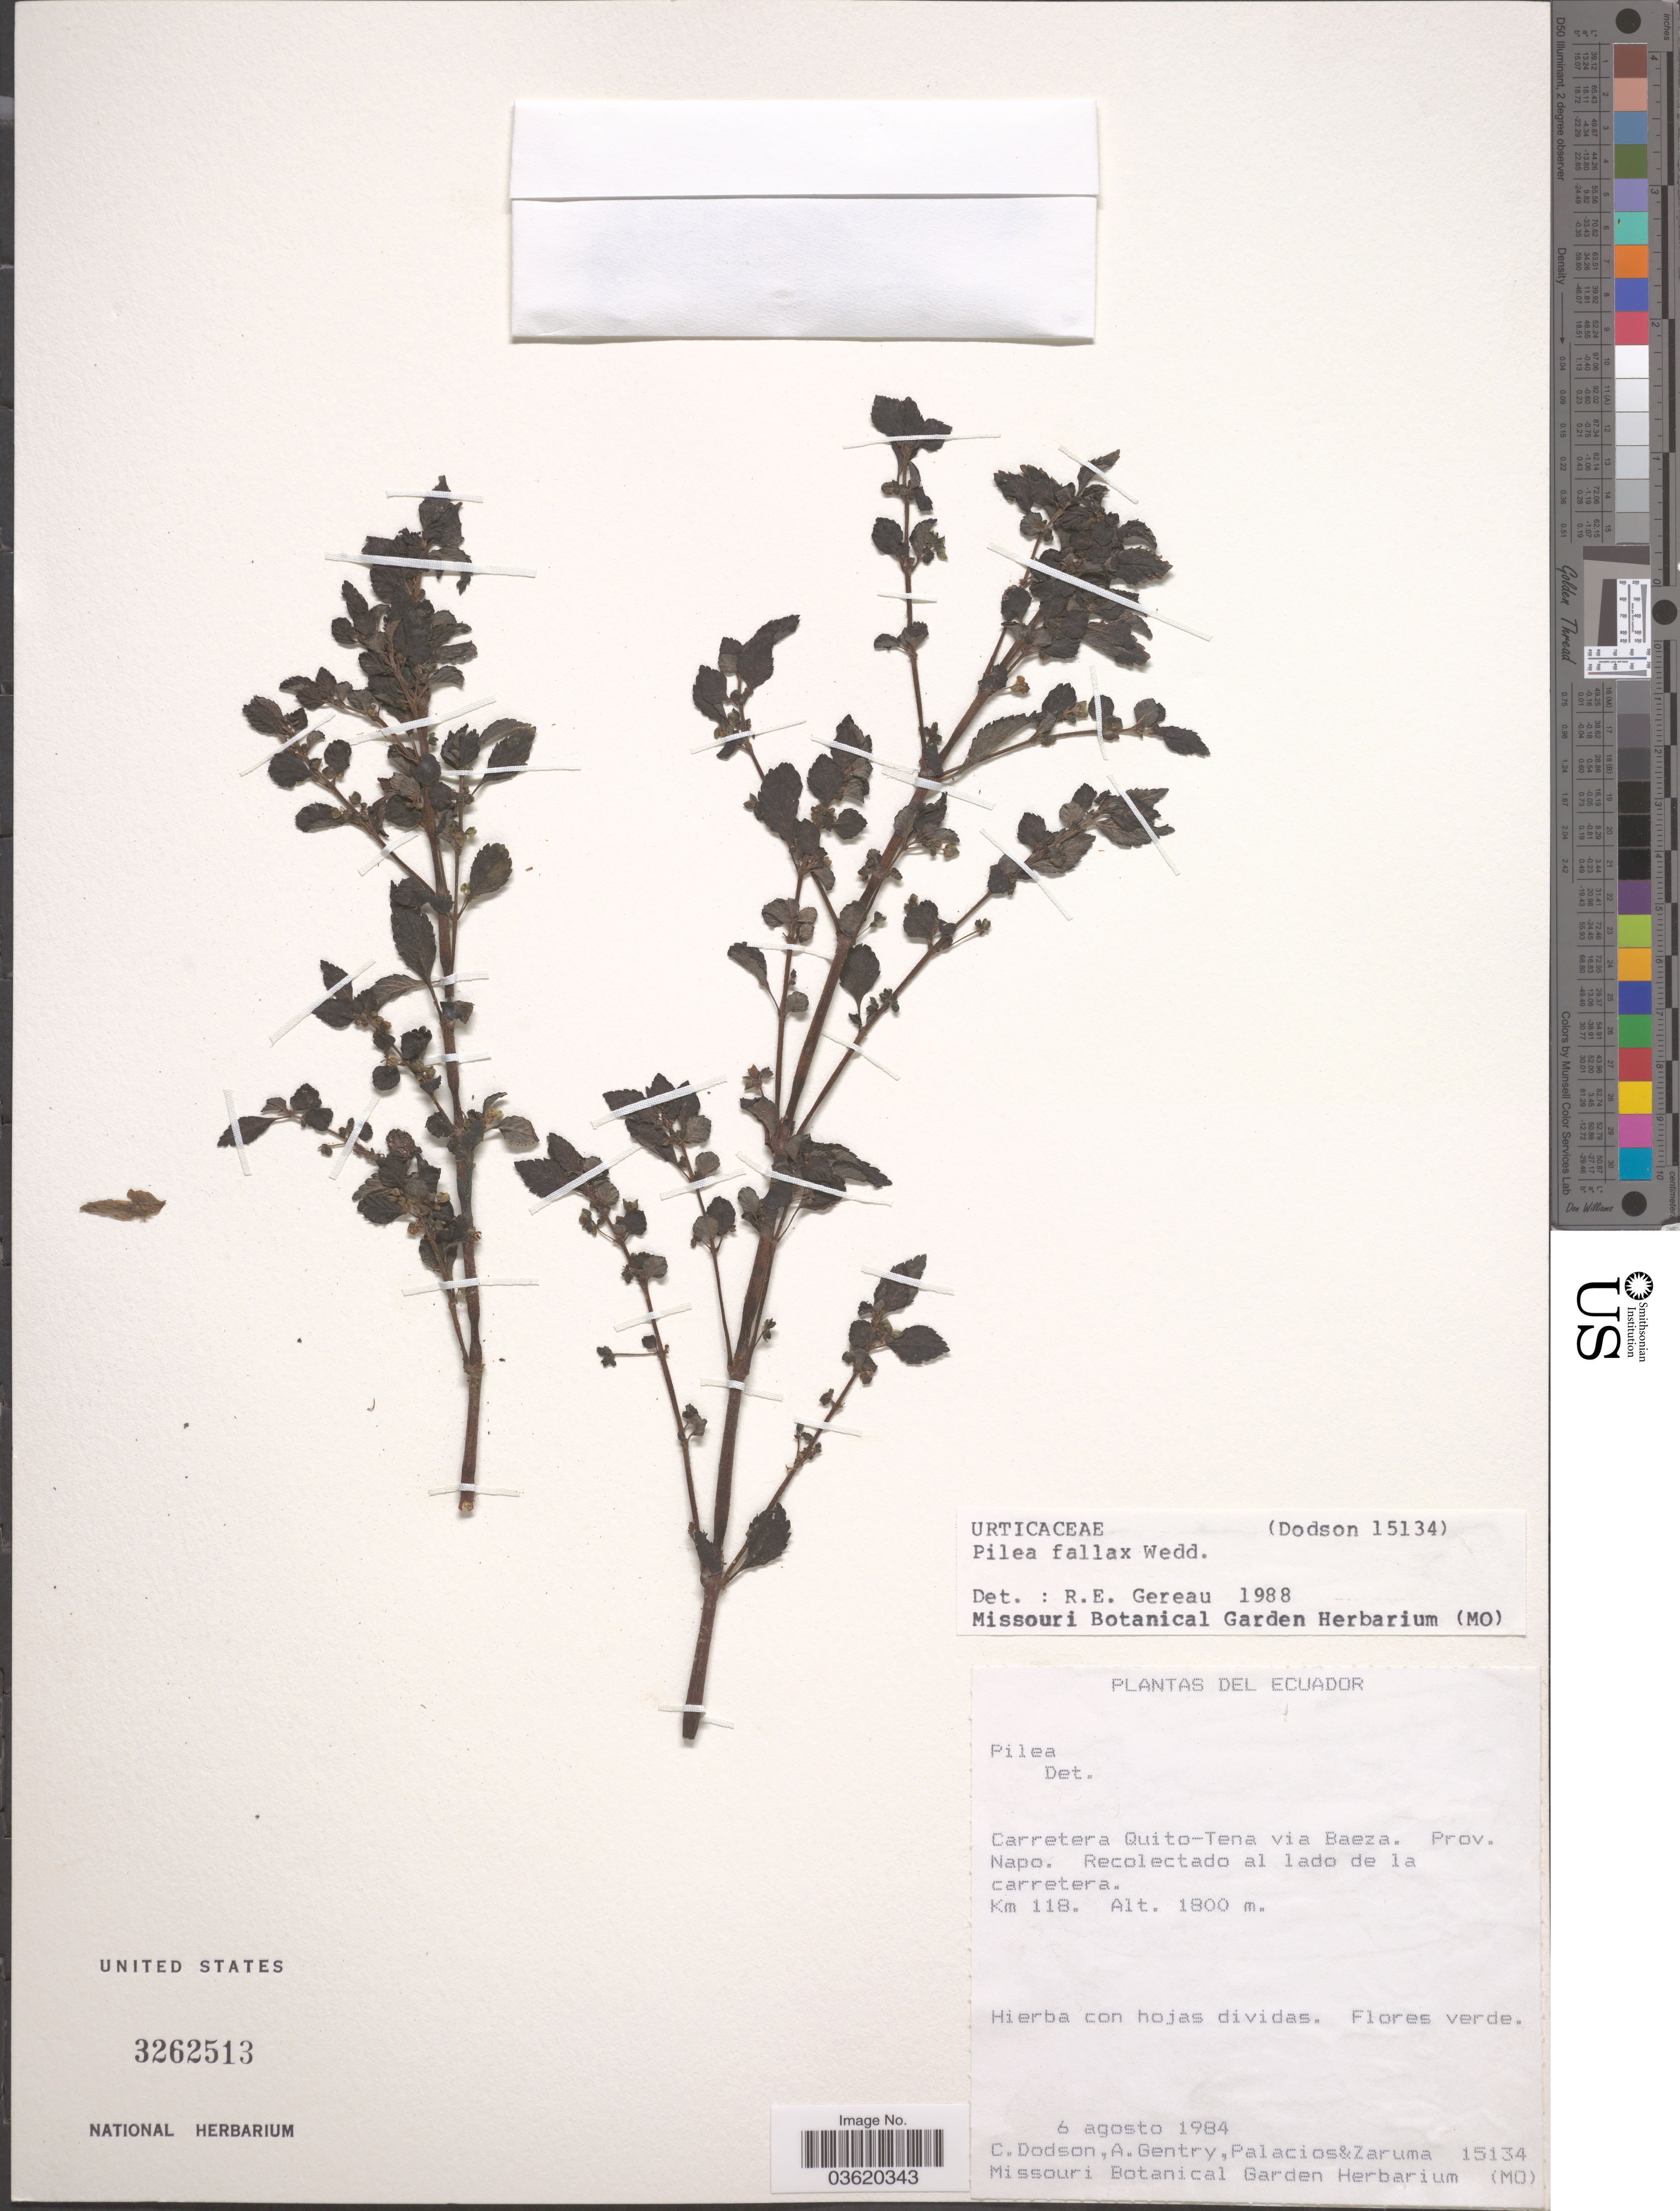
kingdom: Plantae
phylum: Tracheophyta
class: Magnoliopsida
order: Rosales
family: Urticaceae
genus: Pilea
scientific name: Pilea fallax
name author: Wedd.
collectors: C. Dodson, A. H. Gentry, Palacios, -- & -. Zaruma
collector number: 15134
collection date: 1984-08-06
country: Ecuador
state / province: Napo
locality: Carretera Quito-Tena via Baeza. Recolectado al lado de la carretera. Km 118.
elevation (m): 1800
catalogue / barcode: US 3262513